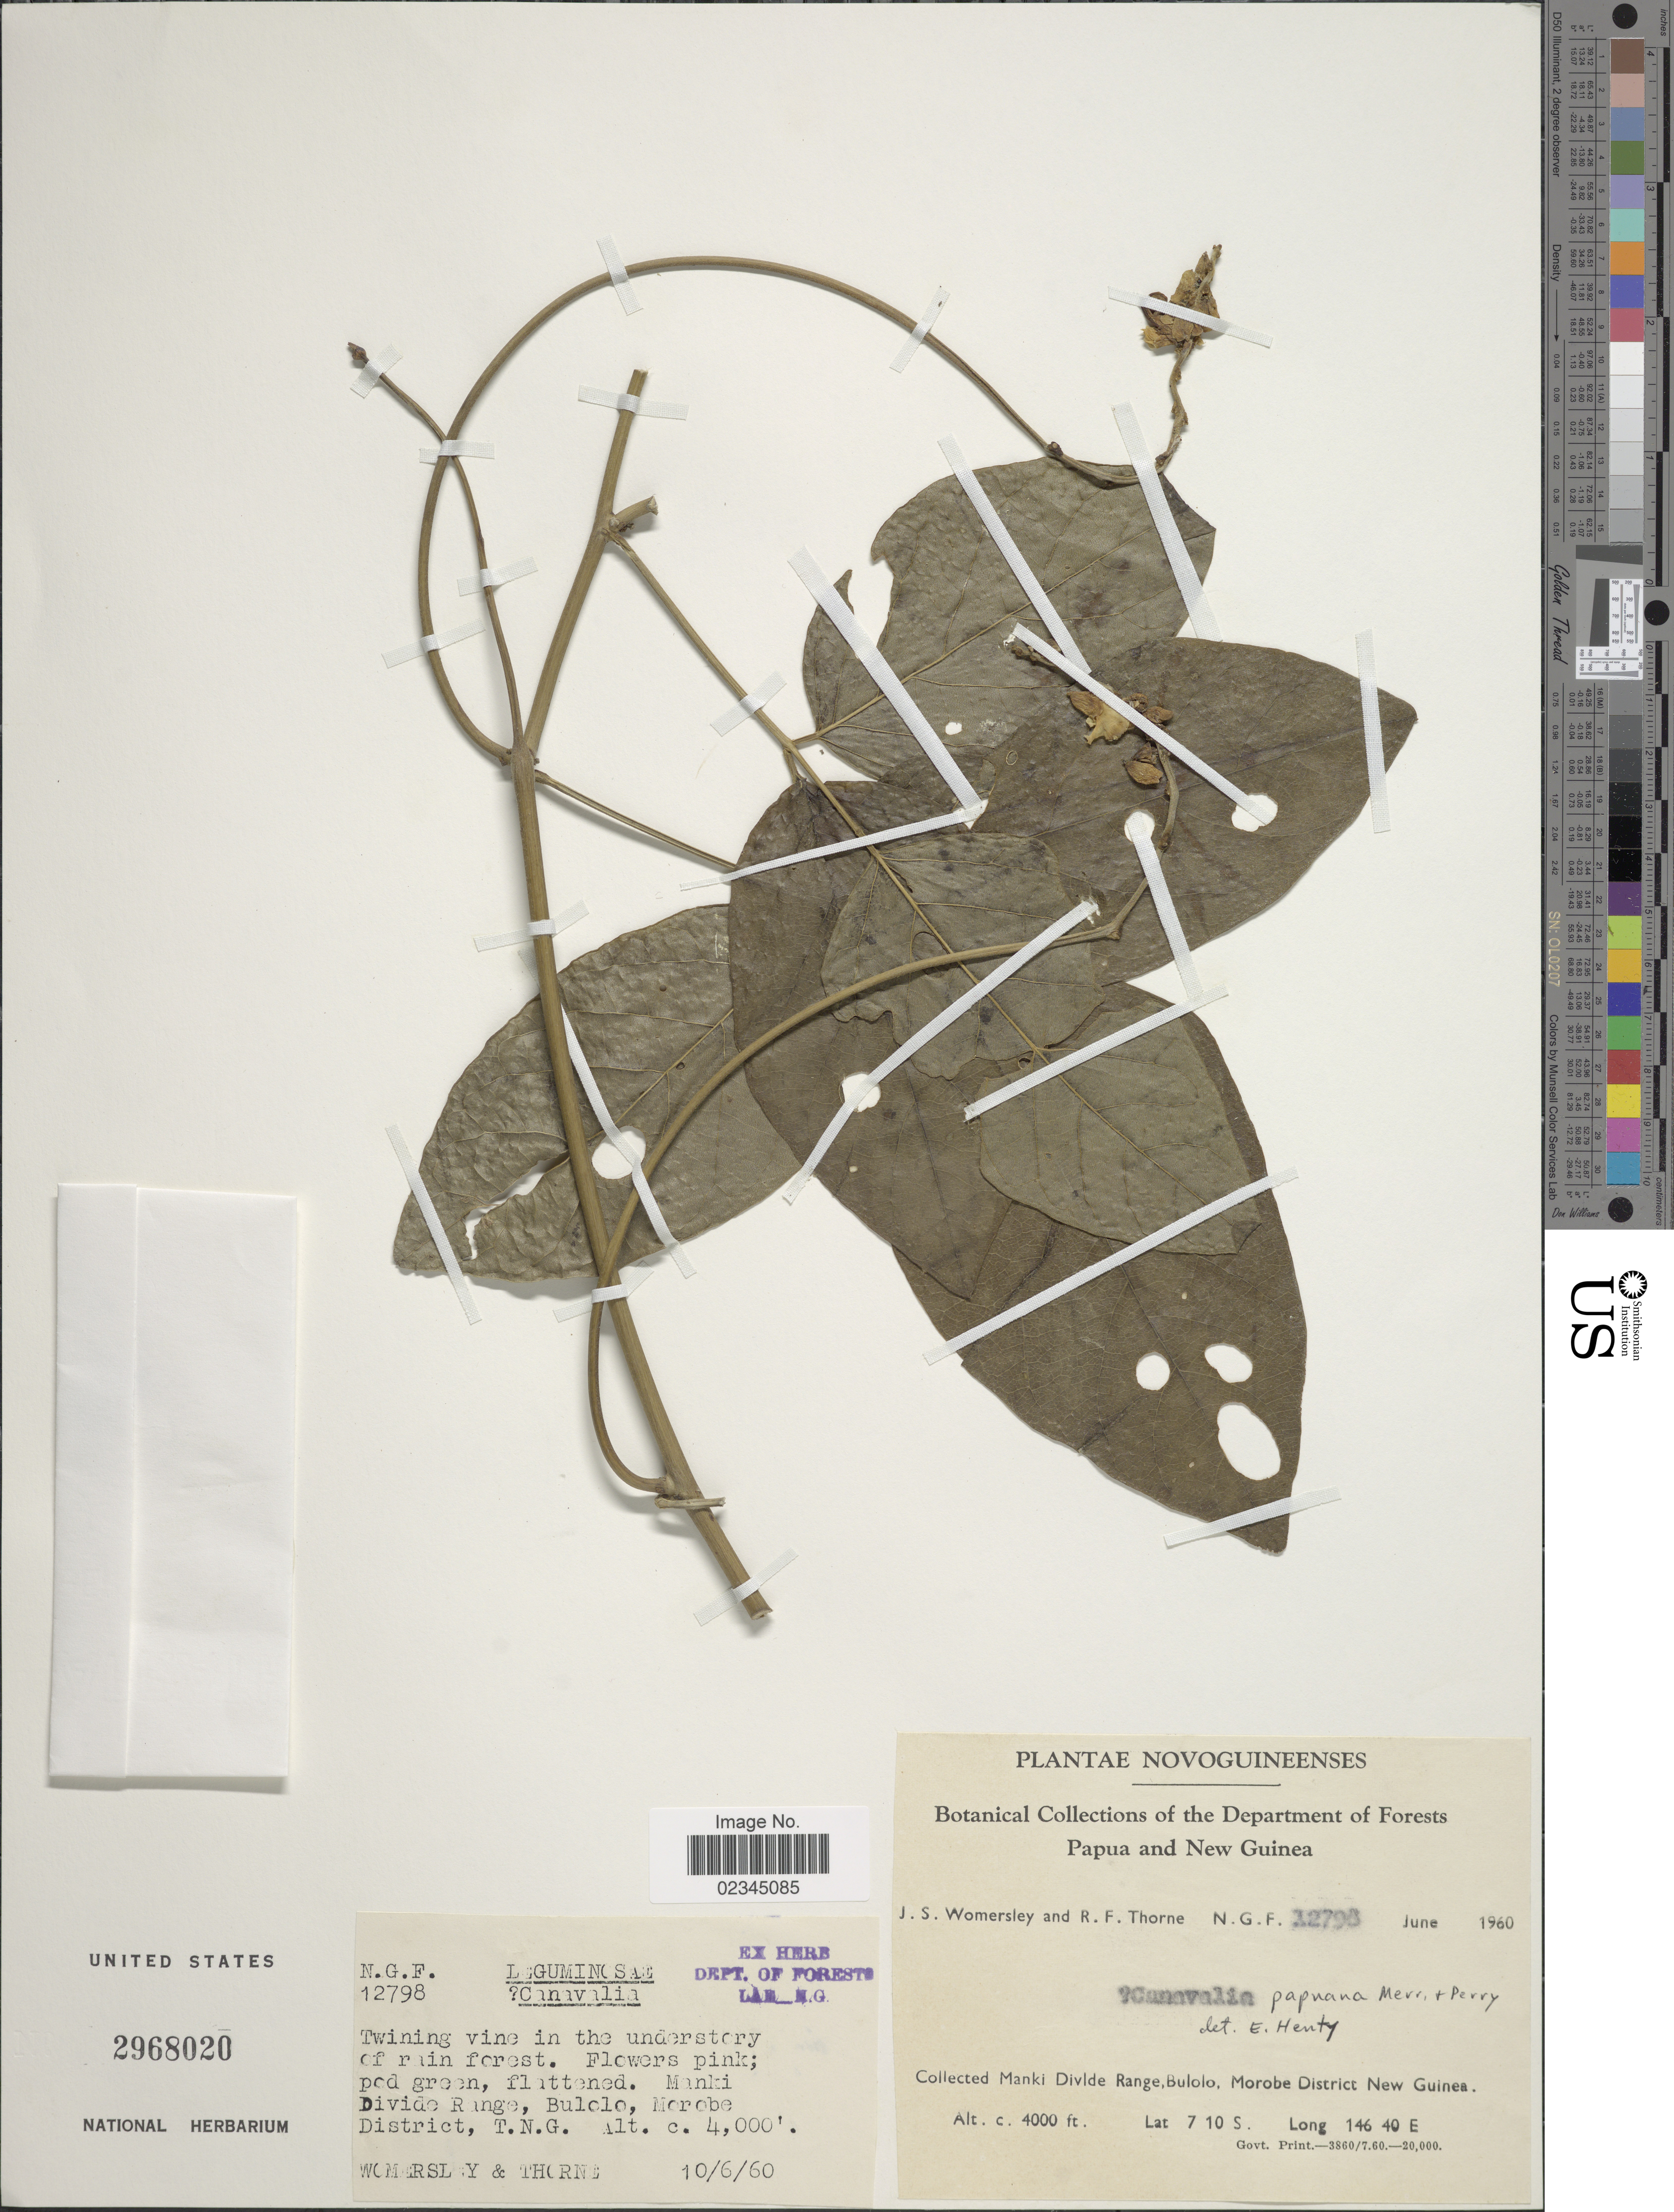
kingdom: Plantae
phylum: Tracheophyta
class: Magnoliopsida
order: Fabales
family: Fabaceae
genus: Canavalia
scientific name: Canavalia papuana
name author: Merr. & L.M. Perry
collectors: J. S. Womersley & R. F. Thorne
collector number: NGF 32798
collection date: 1960-06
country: Papua New Guinea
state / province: Morobe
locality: Manki Divide Range, Bulolo, Morobe District, New Guinea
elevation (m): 1219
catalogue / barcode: US 2968020